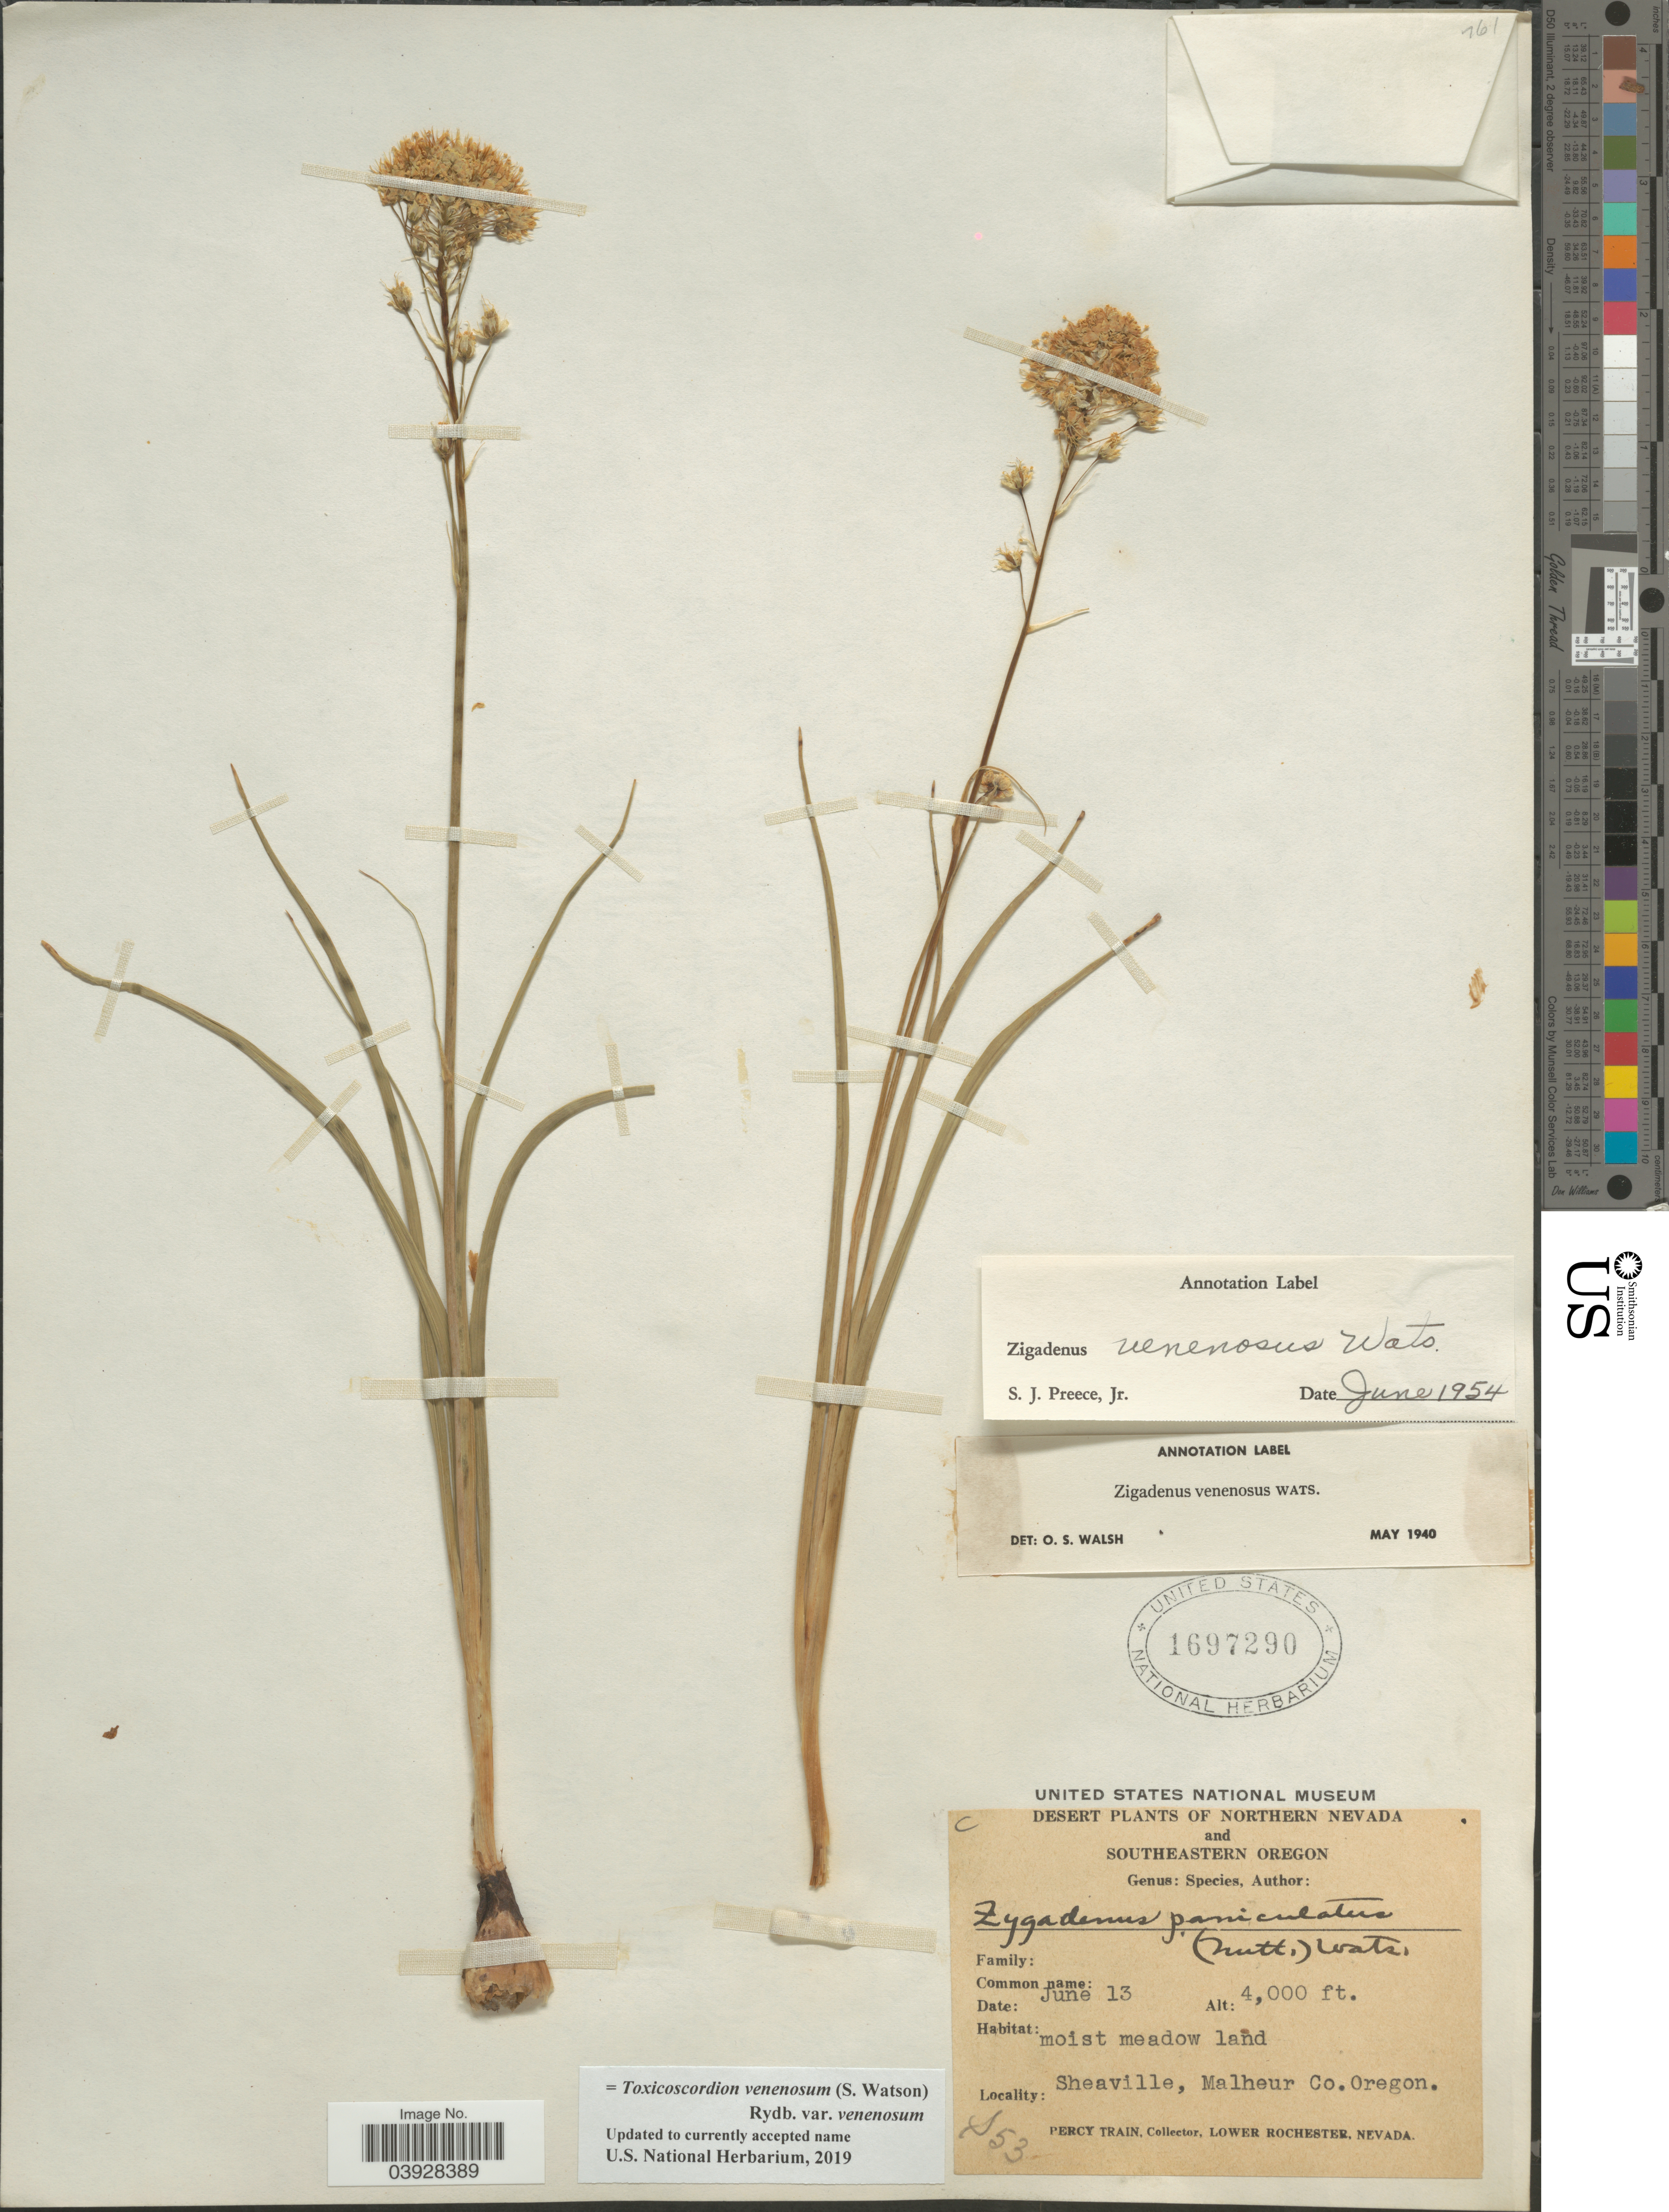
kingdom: Plantae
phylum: Tracheophyta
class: Liliopsida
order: Liliales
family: Melanthiaceae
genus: Toxicoscordion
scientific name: Toxicoscordion venenosum var. gramineum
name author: (Rydb.) Brasher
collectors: P. Train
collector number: s53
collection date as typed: Transcribed d/m/y: /6/13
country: United States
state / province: Oregon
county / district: Malheur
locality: Southeastern Oregon. Sheaville, Malheur Co.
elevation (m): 1219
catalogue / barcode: US 1697290